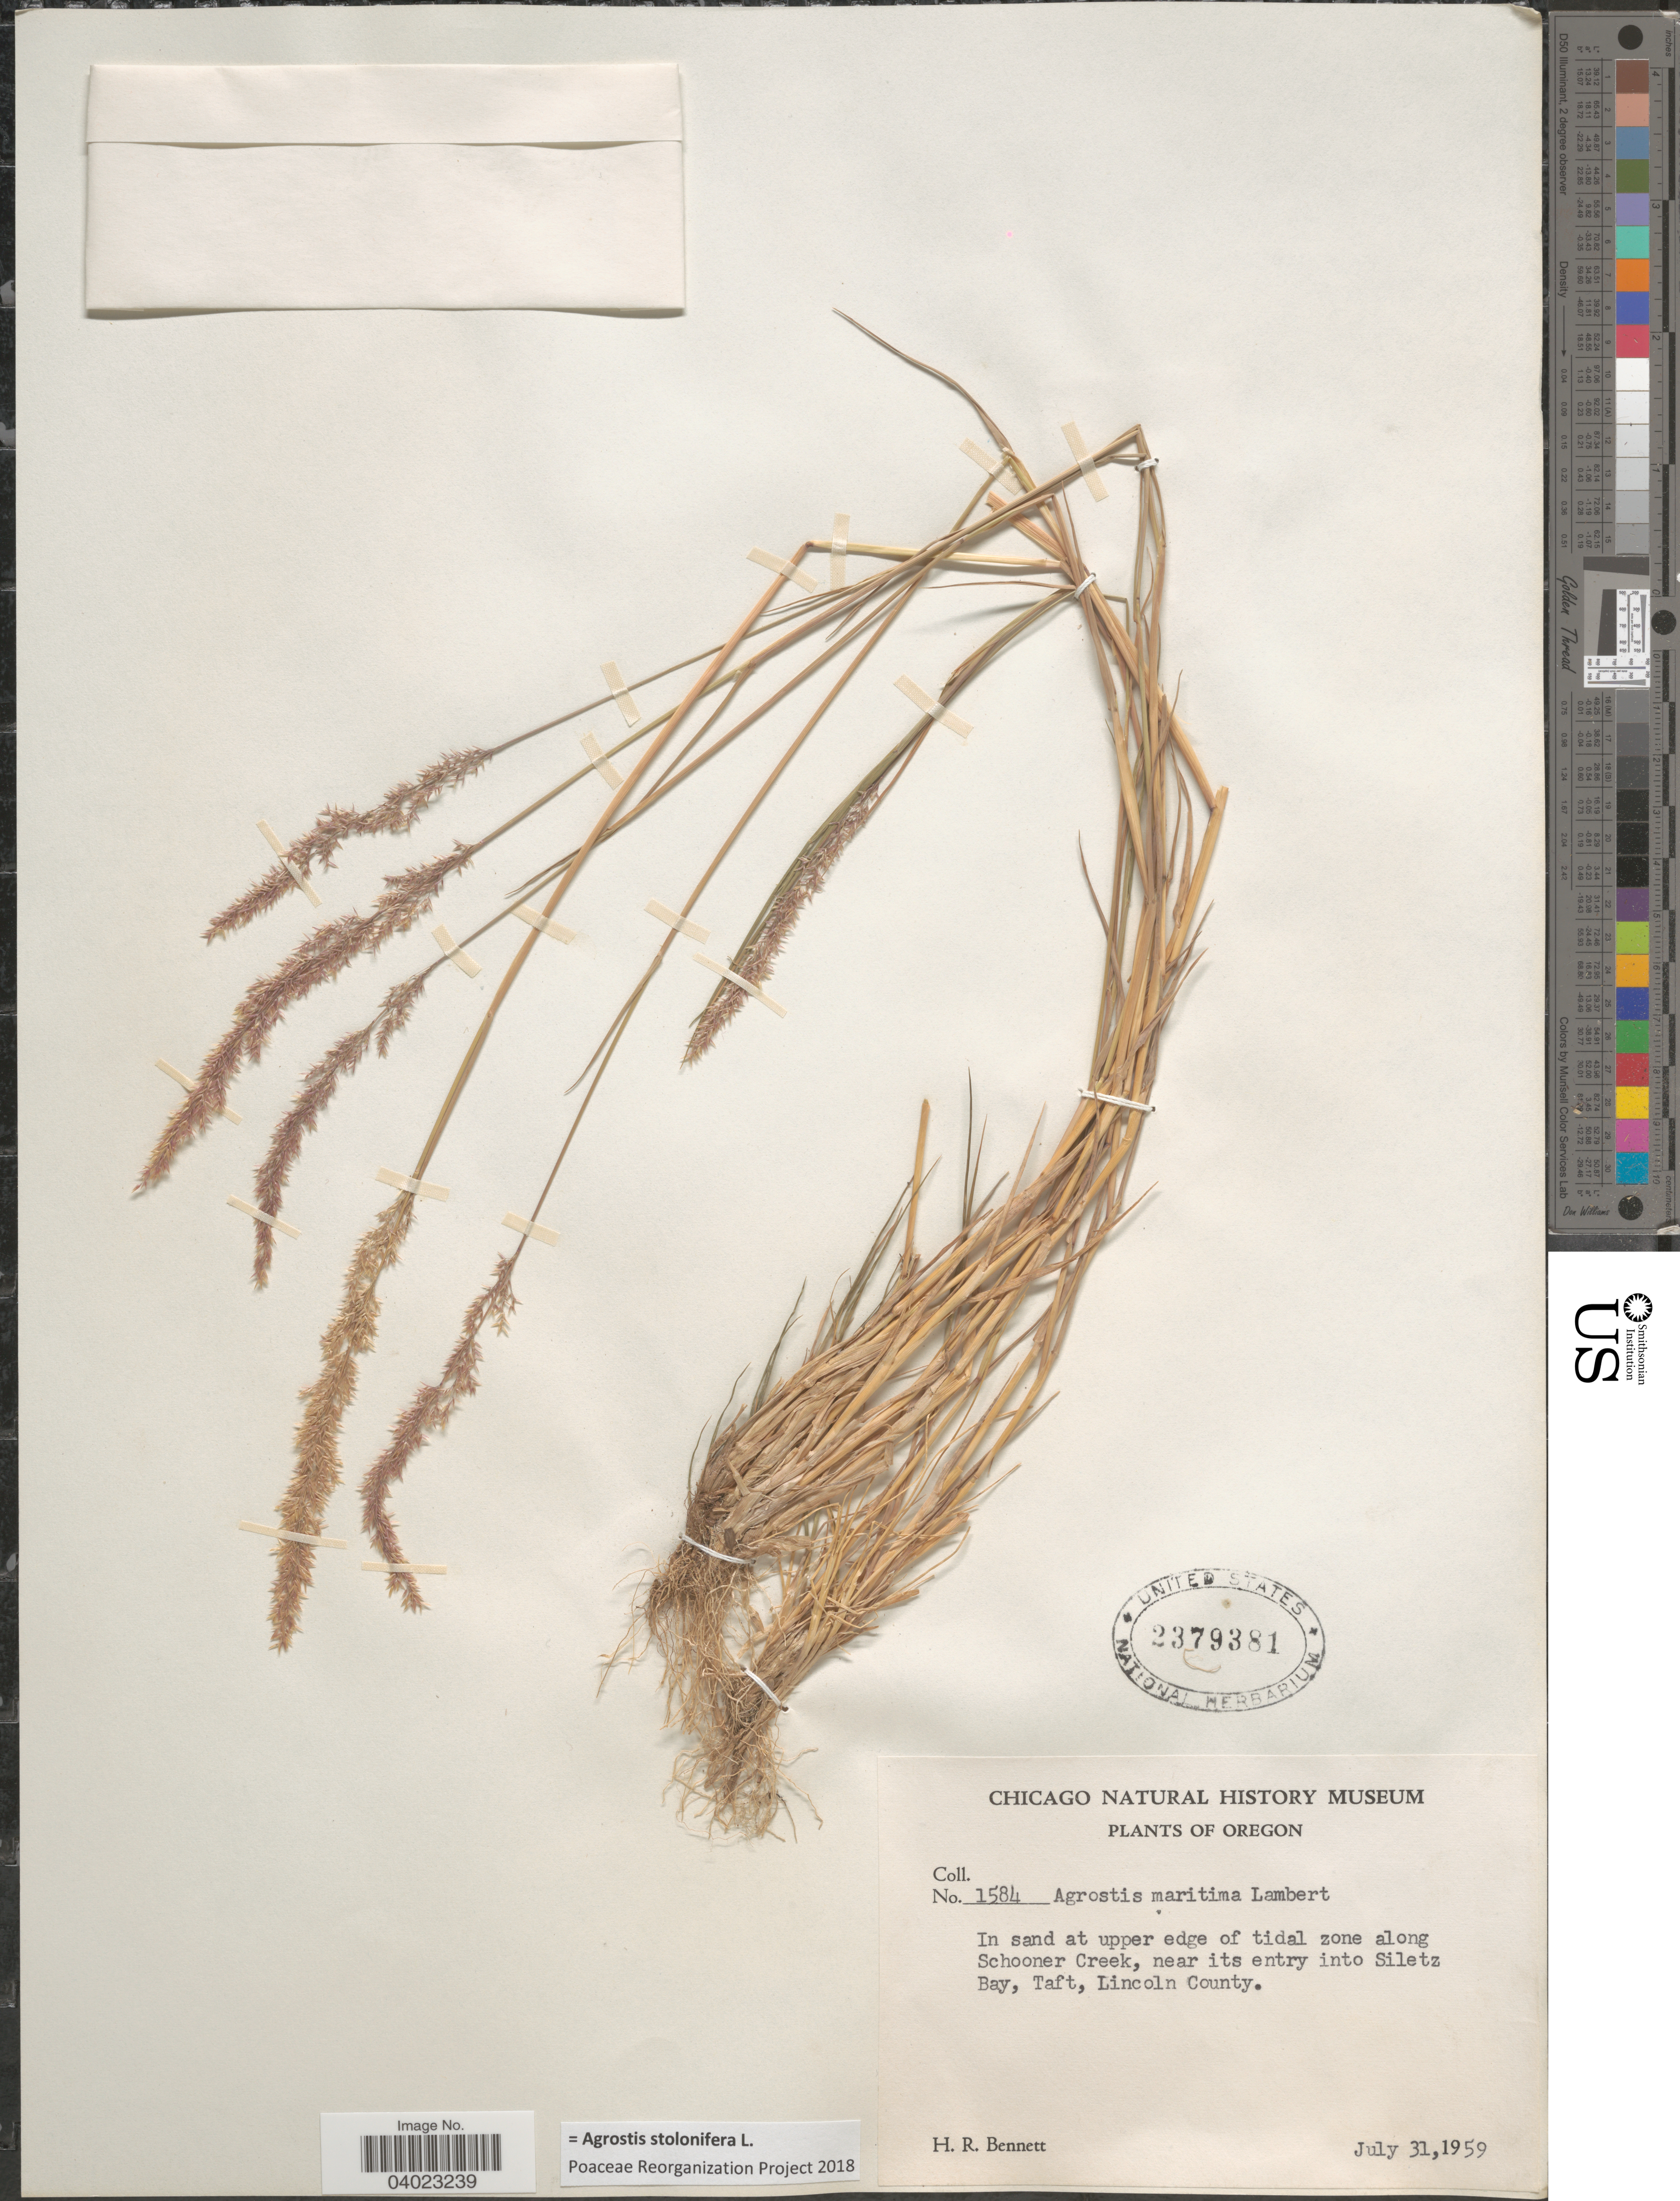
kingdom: Plantae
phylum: Tracheophyta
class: Liliopsida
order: Poales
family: Poaceae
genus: Agrostis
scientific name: Agrostis stolonifera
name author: L.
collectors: H. R. Bennett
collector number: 1584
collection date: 1959-07-31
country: United States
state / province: Oregon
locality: In sand at upper edge of tidal zone along Schooner Creek, near its entry into Siletz Bay, Taft, Lincoln County.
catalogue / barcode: US 2379381